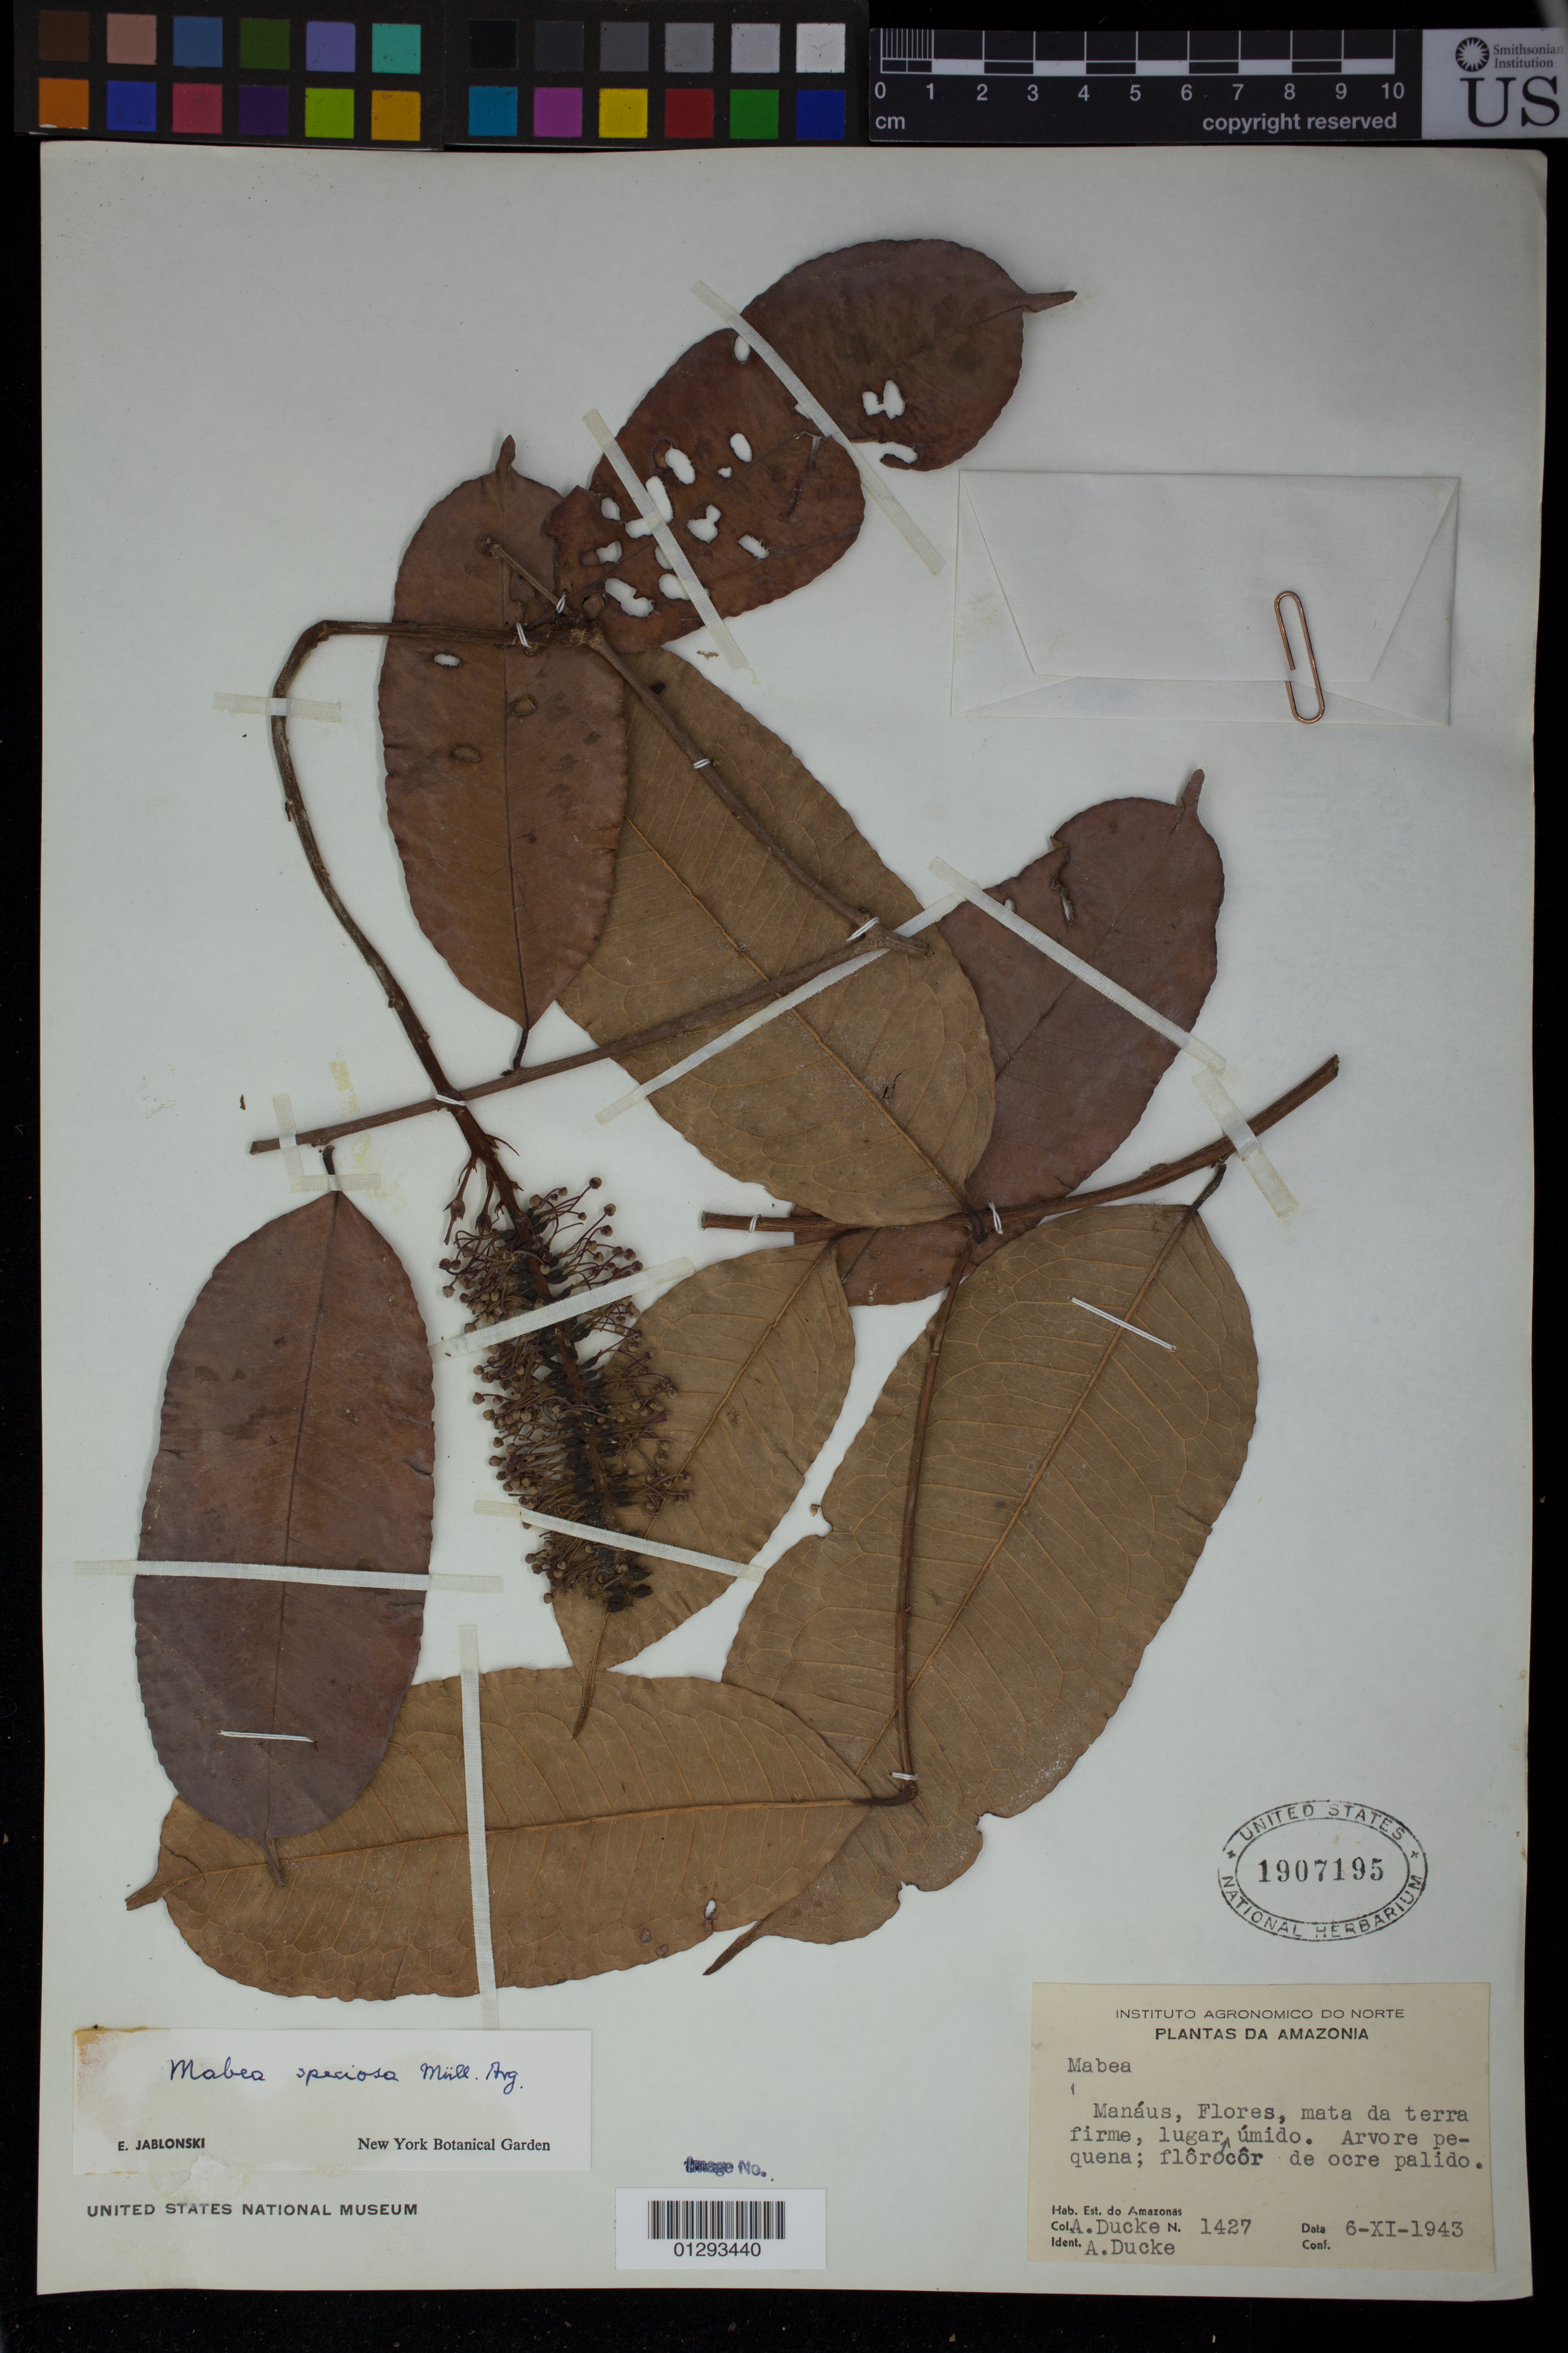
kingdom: Plantae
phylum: Tracheophyta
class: Magnoliopsida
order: Malpighiales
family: Euphorbiaceae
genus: Mabea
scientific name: Mabea speciosa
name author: Müll. Arg.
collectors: A. Ducke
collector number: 1427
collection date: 1943-11-06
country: Brazil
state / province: Amazonas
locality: Manaus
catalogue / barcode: US 1907195